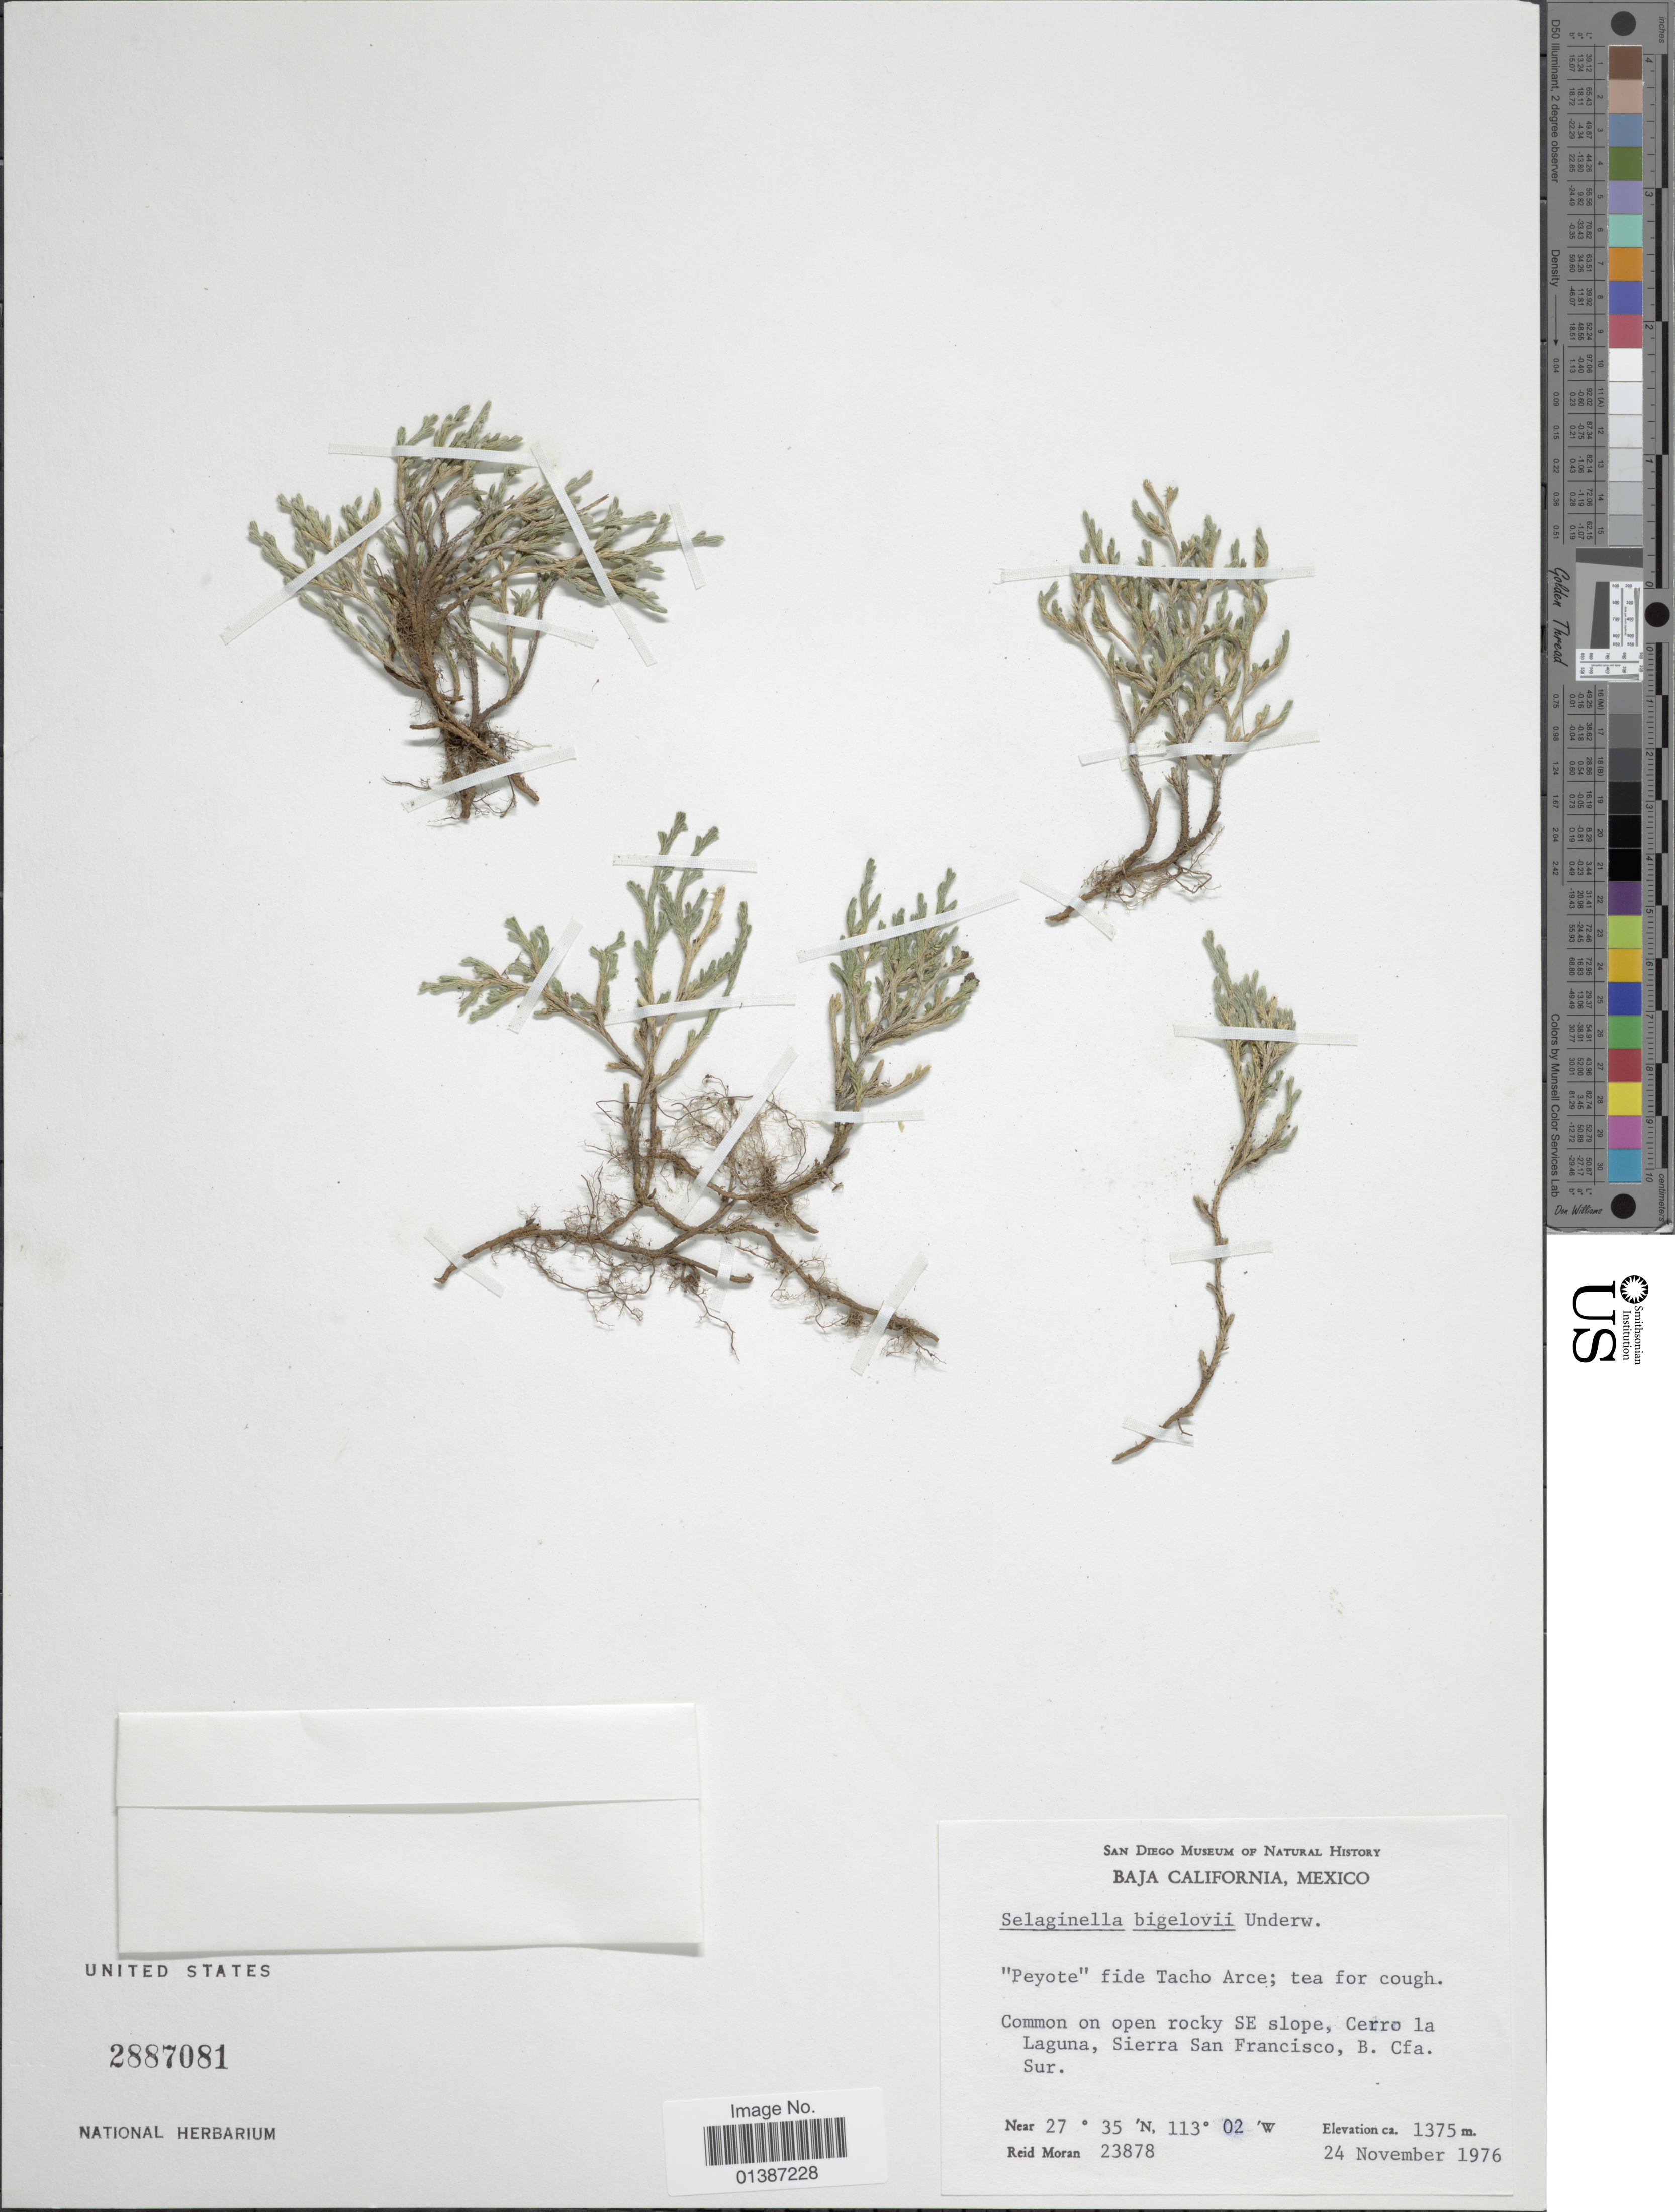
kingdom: Plantae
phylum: Tracheophyta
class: Lycopodiopsida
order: Selaginellales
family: Selaginellaceae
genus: Selaginella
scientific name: Selaginella bigelovii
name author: Underw.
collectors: R. Moran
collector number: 23878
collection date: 1976-11-24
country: Mexico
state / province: Baja California Sur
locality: Common on open rocky SE slope, Cerro la Laguna, Sierra San Francisco, B. Cfa. Sur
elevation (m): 1375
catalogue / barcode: US 2887081